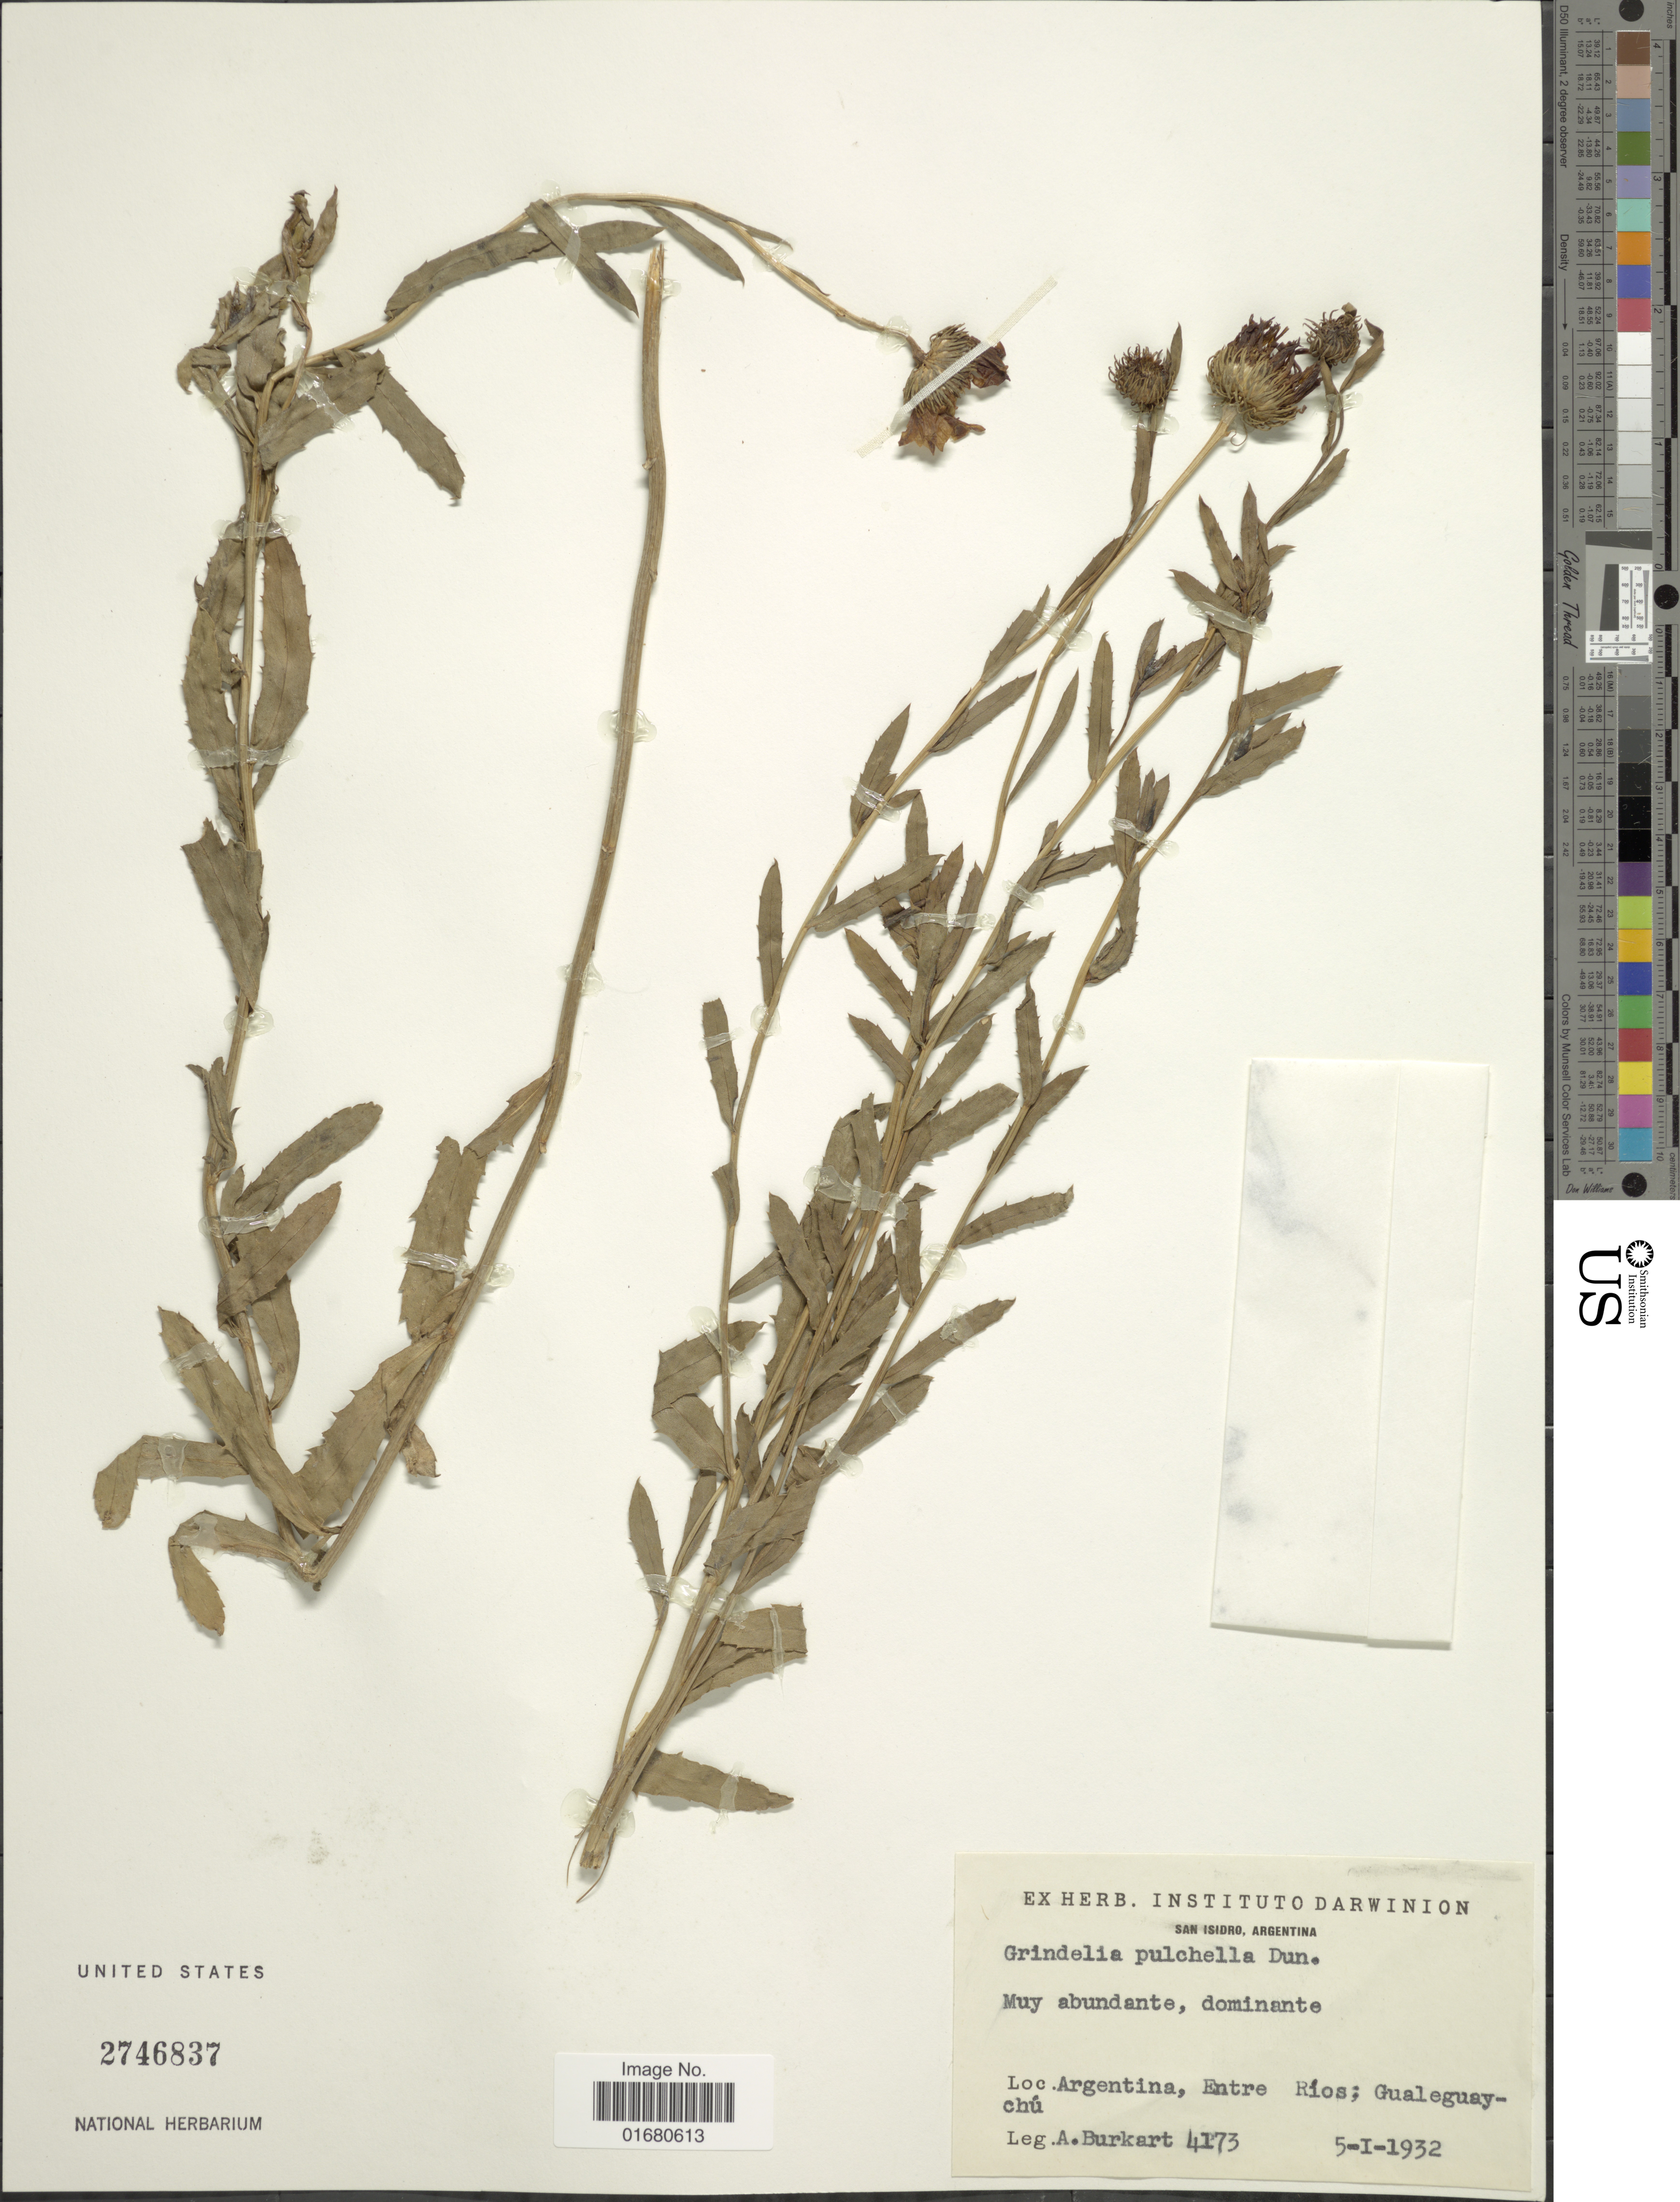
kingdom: Plantae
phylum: Tracheophyta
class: Magnoliopsida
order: Asterales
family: Asteraceae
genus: Grindelia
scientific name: Grindelia pulchella var. pulchella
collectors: A. E. Burkart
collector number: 4173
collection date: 1932-01-05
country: Argentina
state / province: Entre Rios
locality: Gualeguaychu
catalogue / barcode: US 2746837